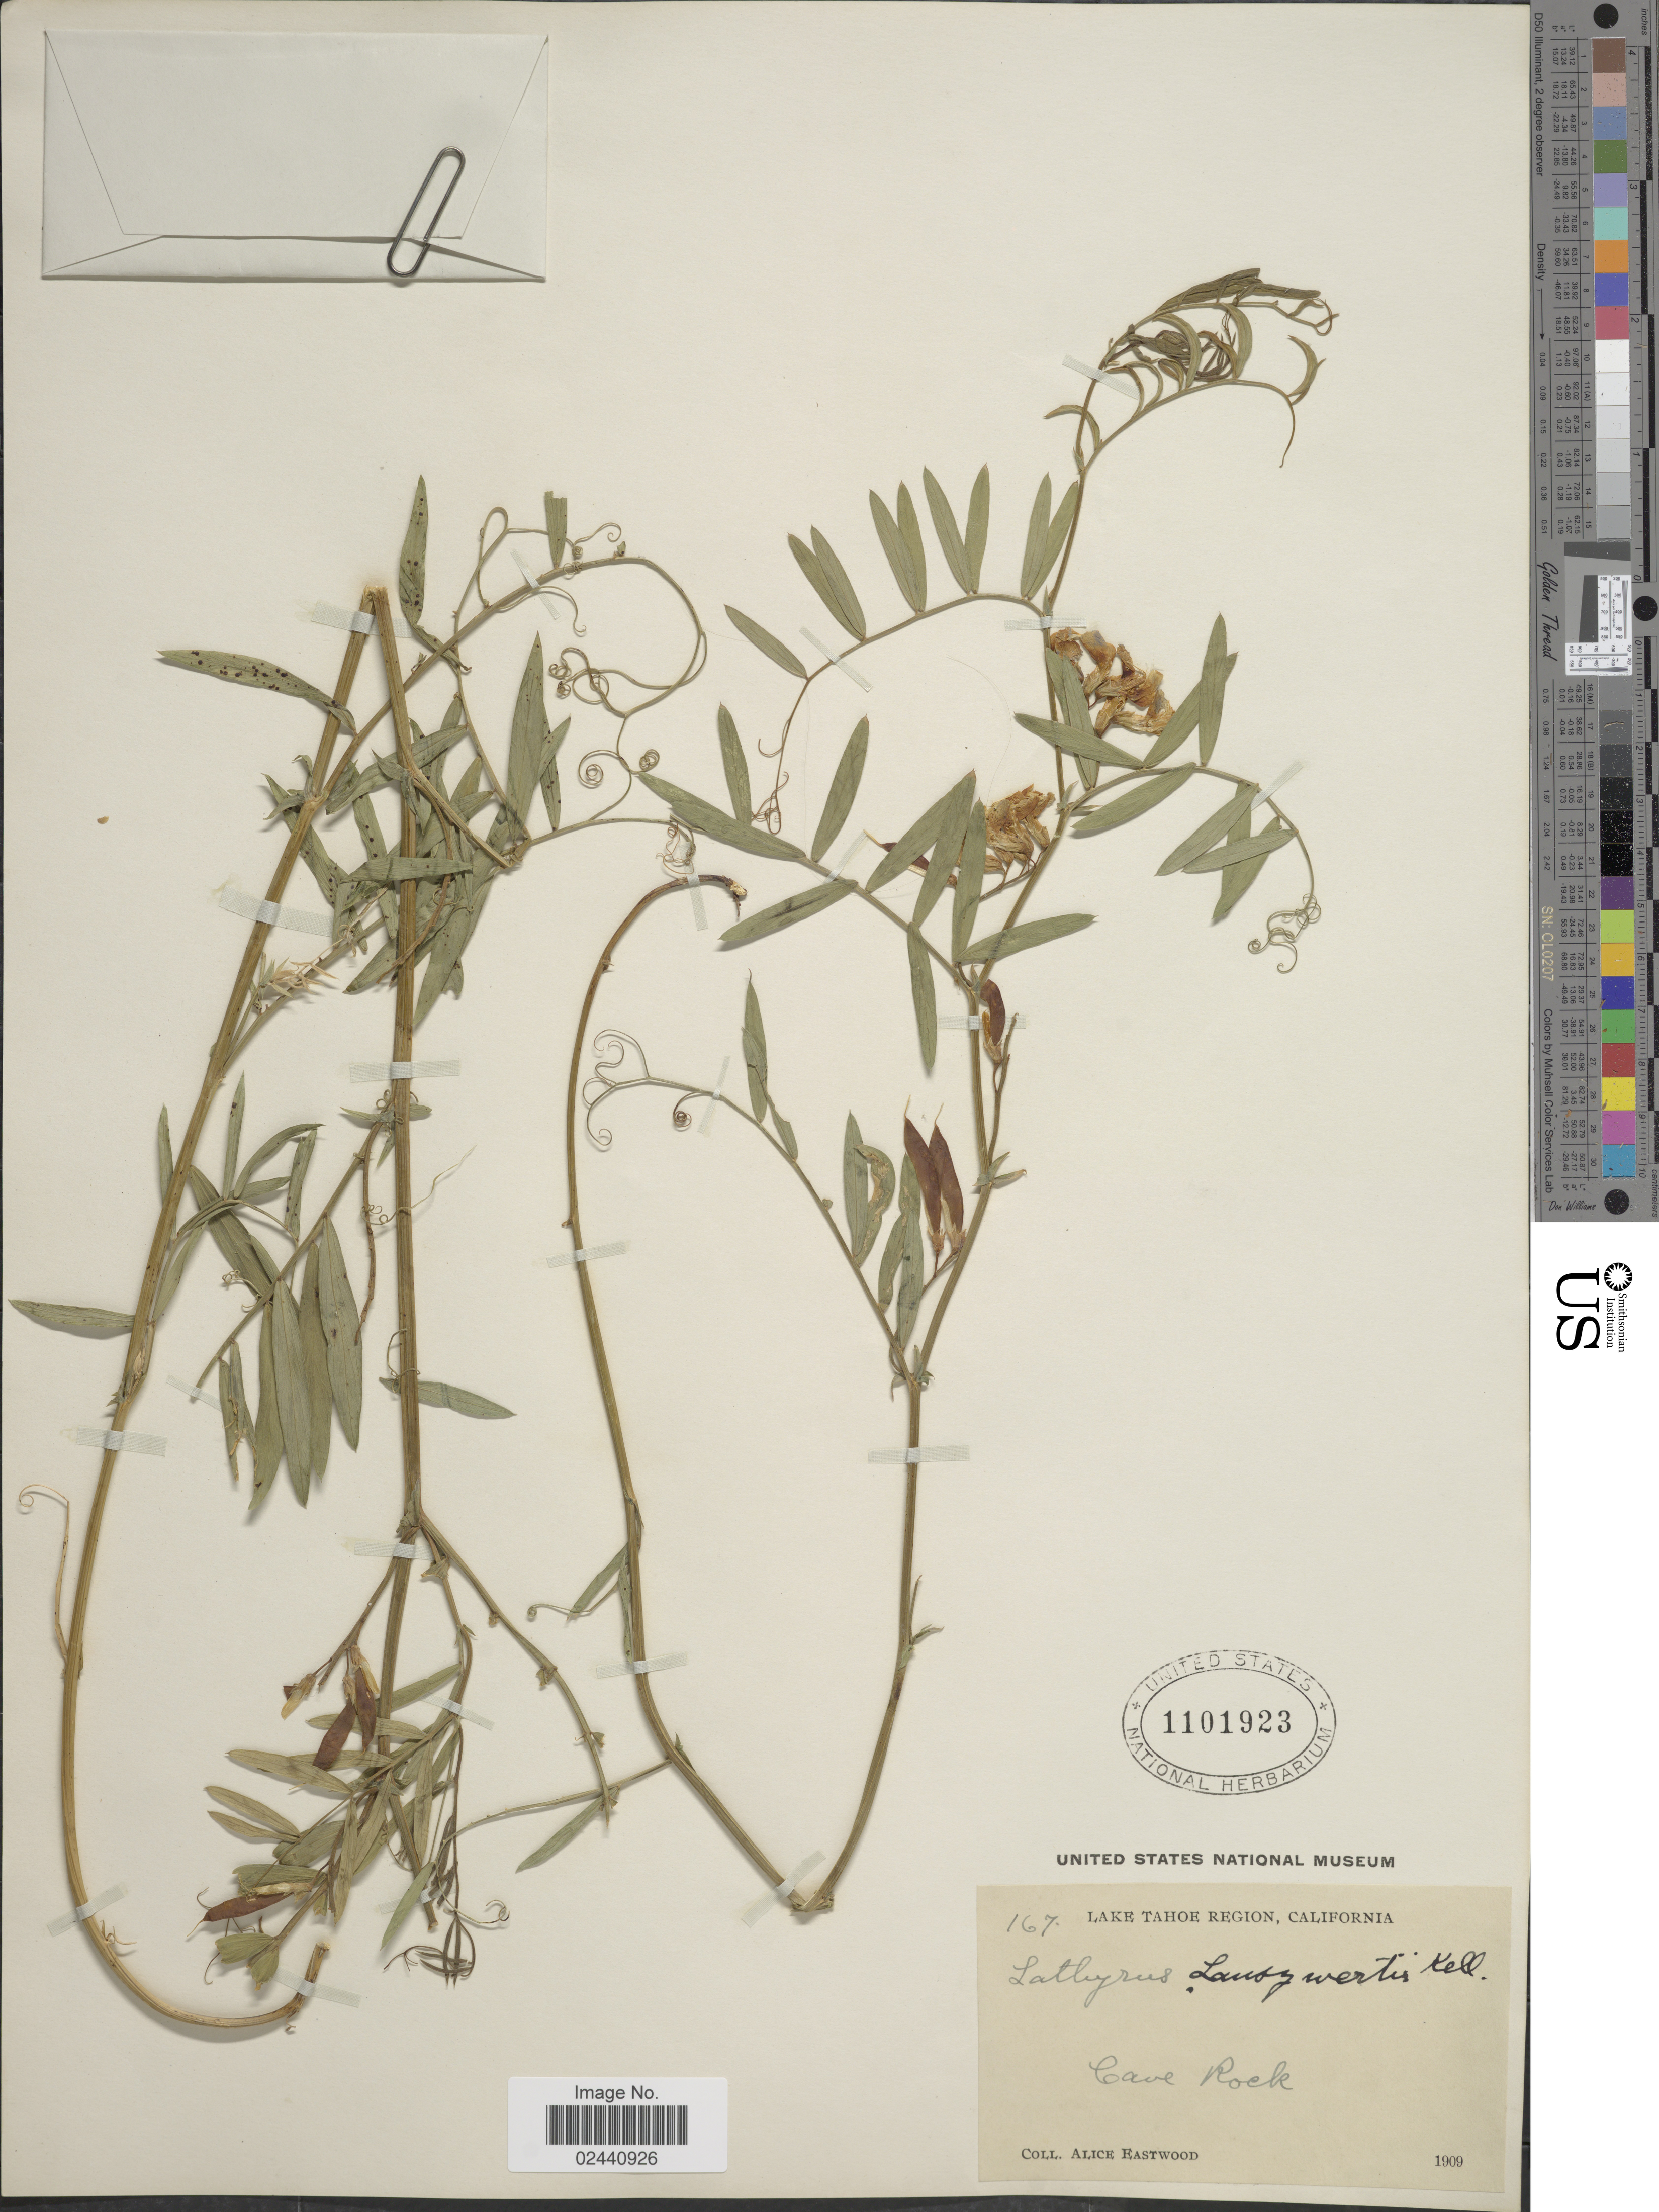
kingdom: Plantae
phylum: Tracheophyta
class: Magnoliopsida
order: Fabales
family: Fabaceae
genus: Lathyrus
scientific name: Lathyrus lanszwertii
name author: Kellogg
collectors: A. Eastwood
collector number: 167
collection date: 1909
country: United States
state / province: California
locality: Lake Tahoe Region, Cave Rock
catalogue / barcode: US 1101923